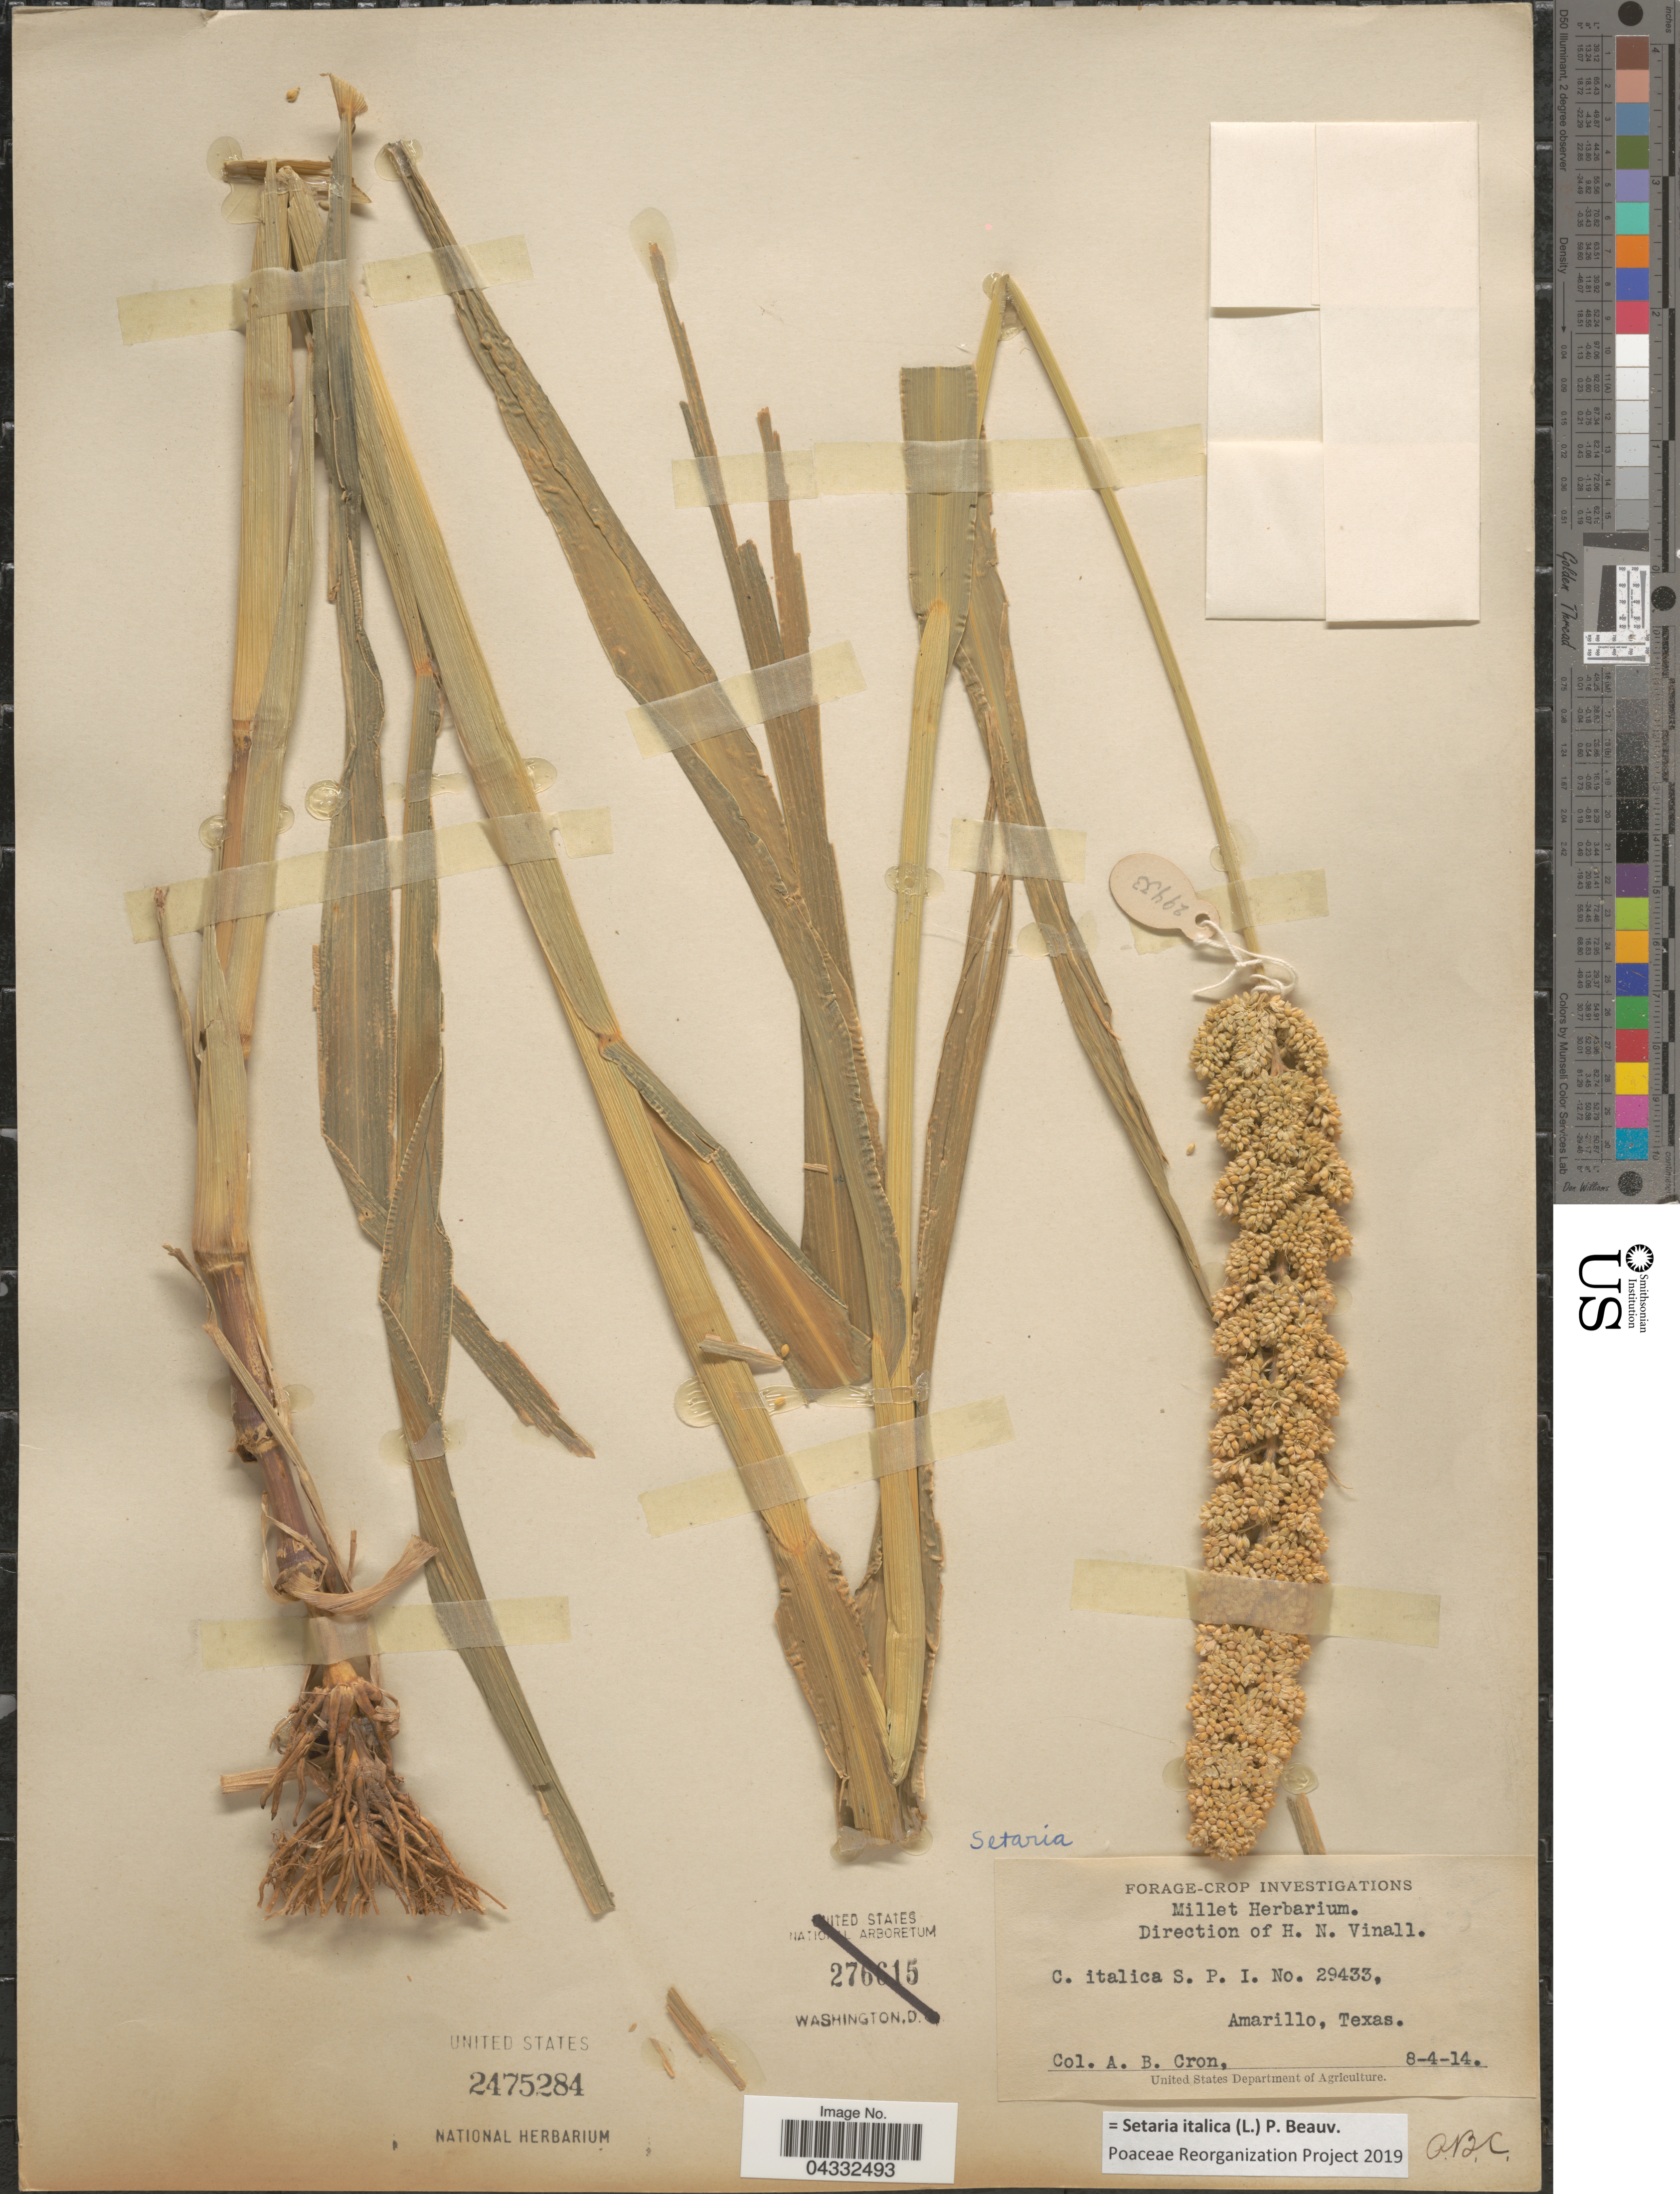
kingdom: Plantae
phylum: Tracheophyta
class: Liliopsida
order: Poales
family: Poaceae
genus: Setaria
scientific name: Setaria italica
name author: (L.) P. Beauv.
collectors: A. Cron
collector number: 29433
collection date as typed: Transcribed d/m/y: 4/8/14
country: United States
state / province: Texas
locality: Amarillo.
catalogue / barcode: US 2475284